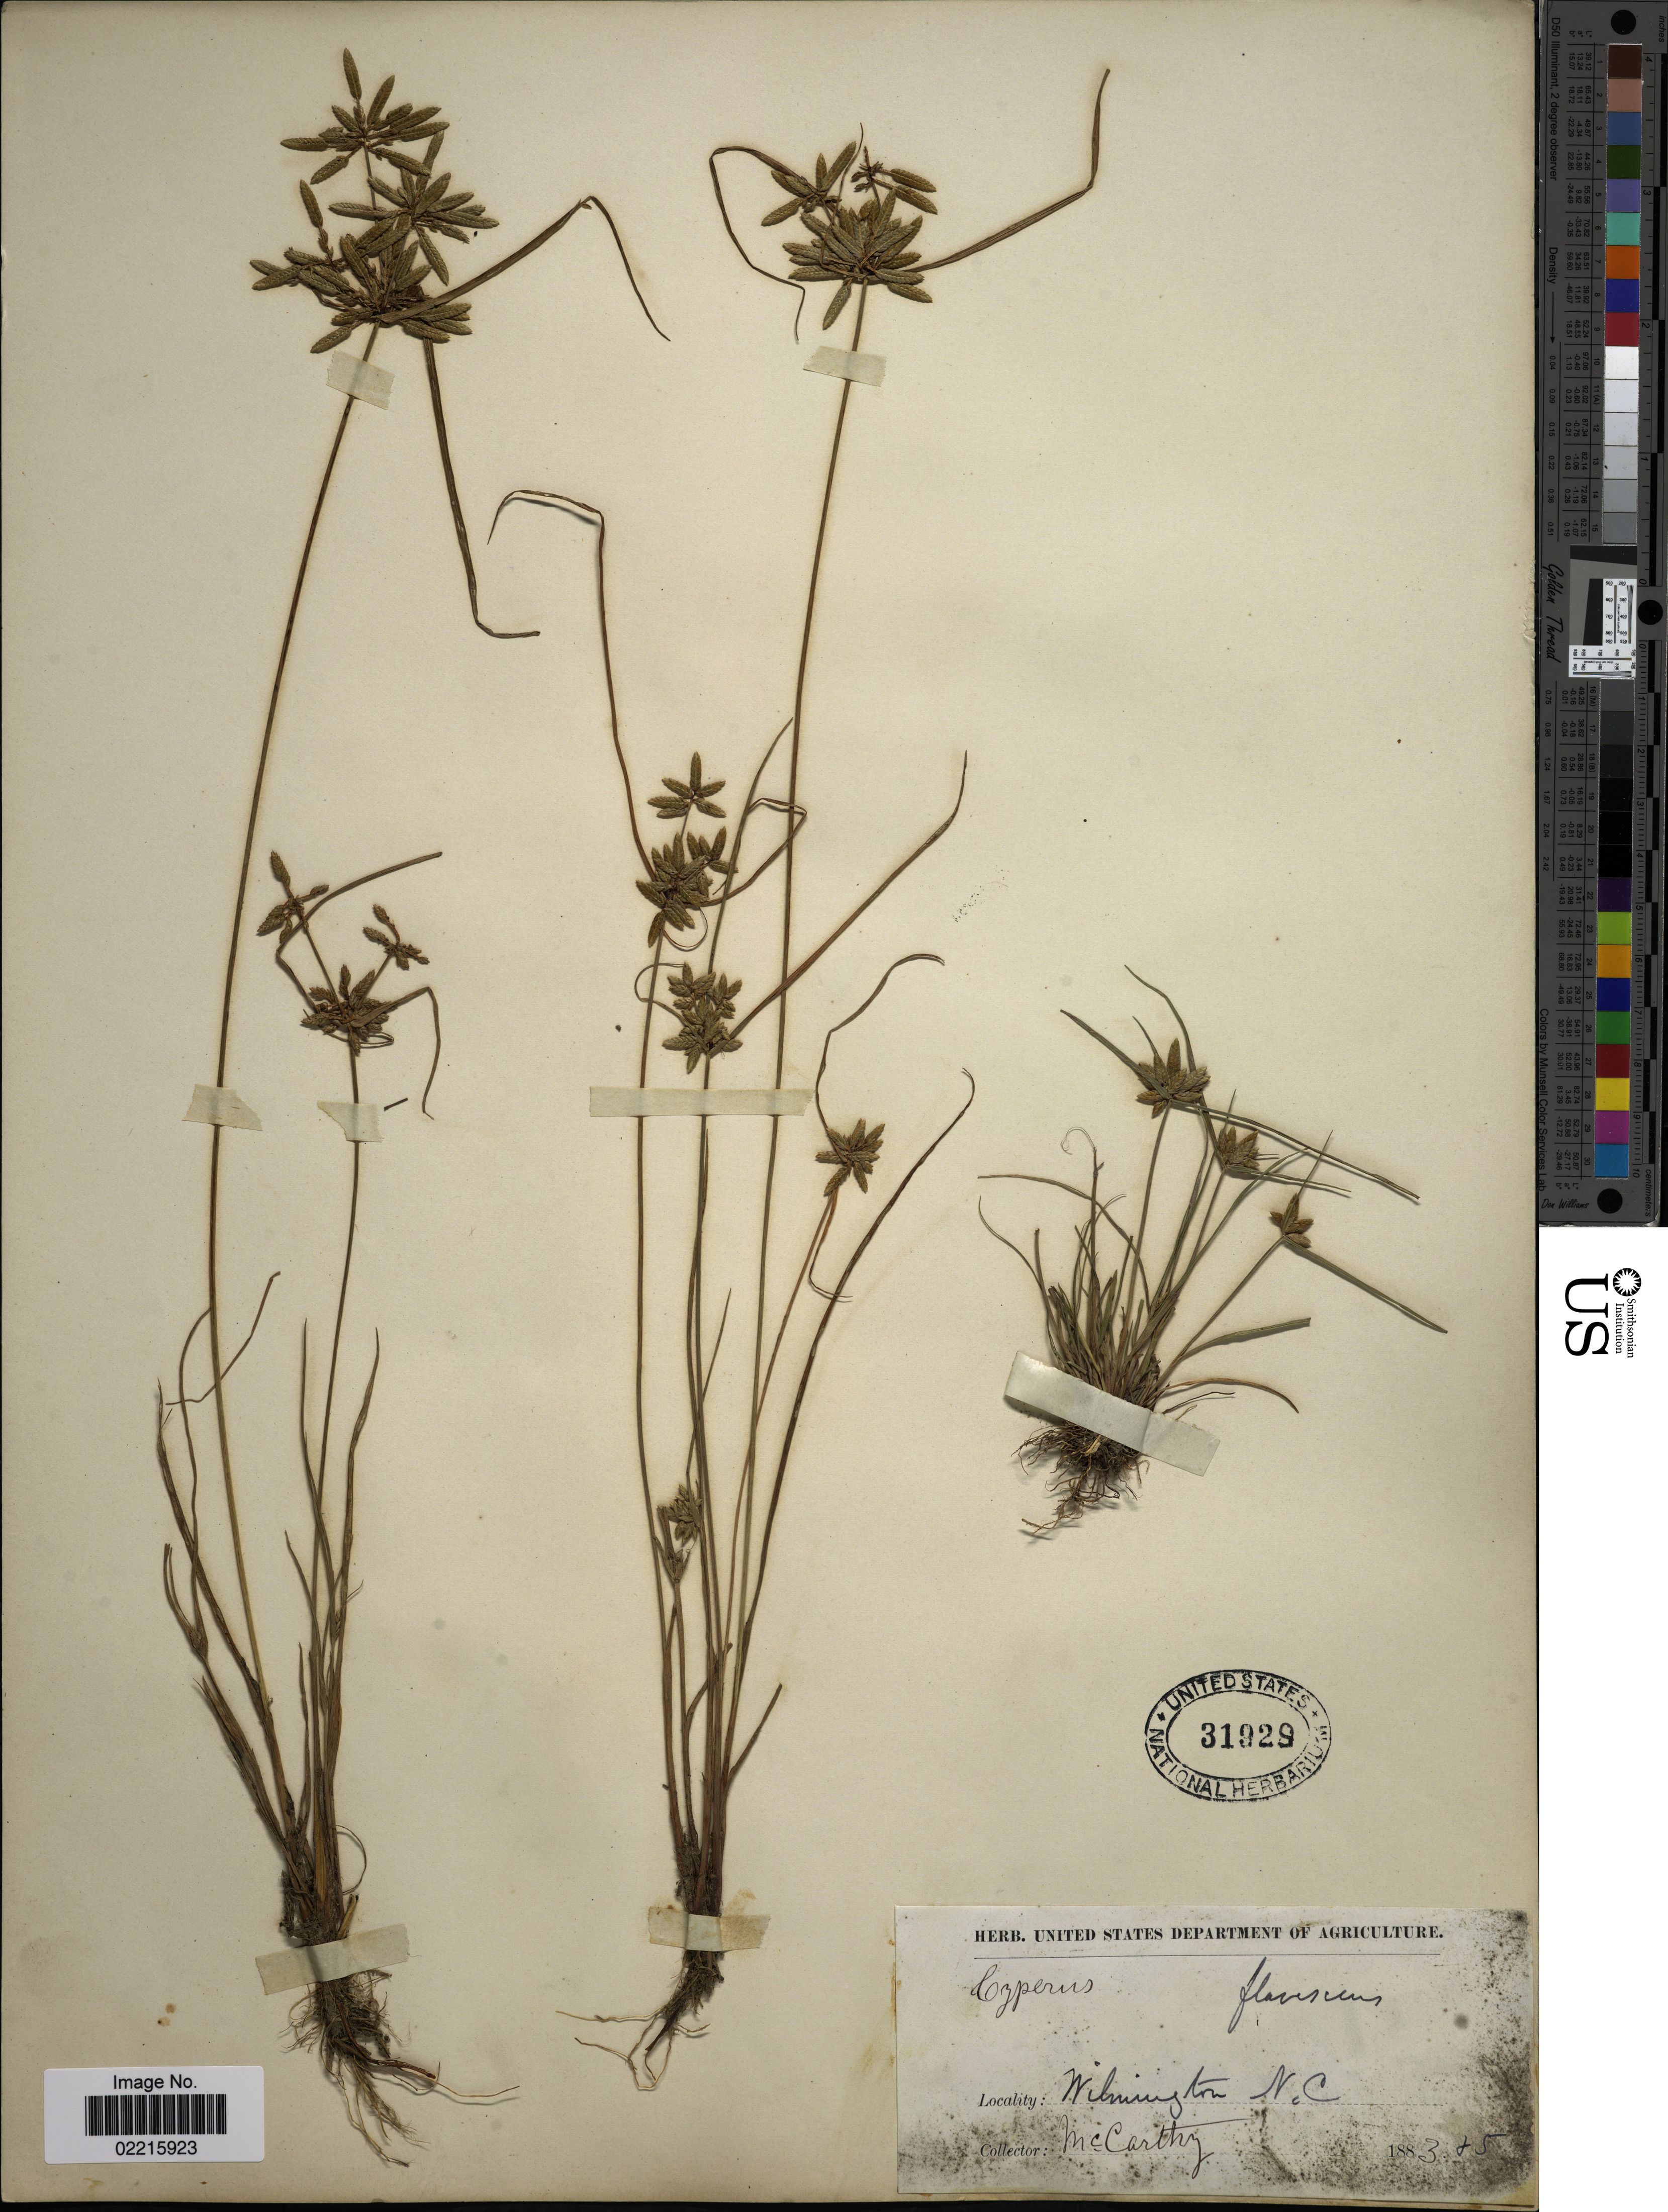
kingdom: Plantae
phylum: Tracheophyta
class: Liliopsida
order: Poales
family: Cyperaceae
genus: Cyperus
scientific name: Cyperus flavescens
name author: L.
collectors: -- McCarthy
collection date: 1883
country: United States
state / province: North Carolina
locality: Wilmington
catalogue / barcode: US 31929